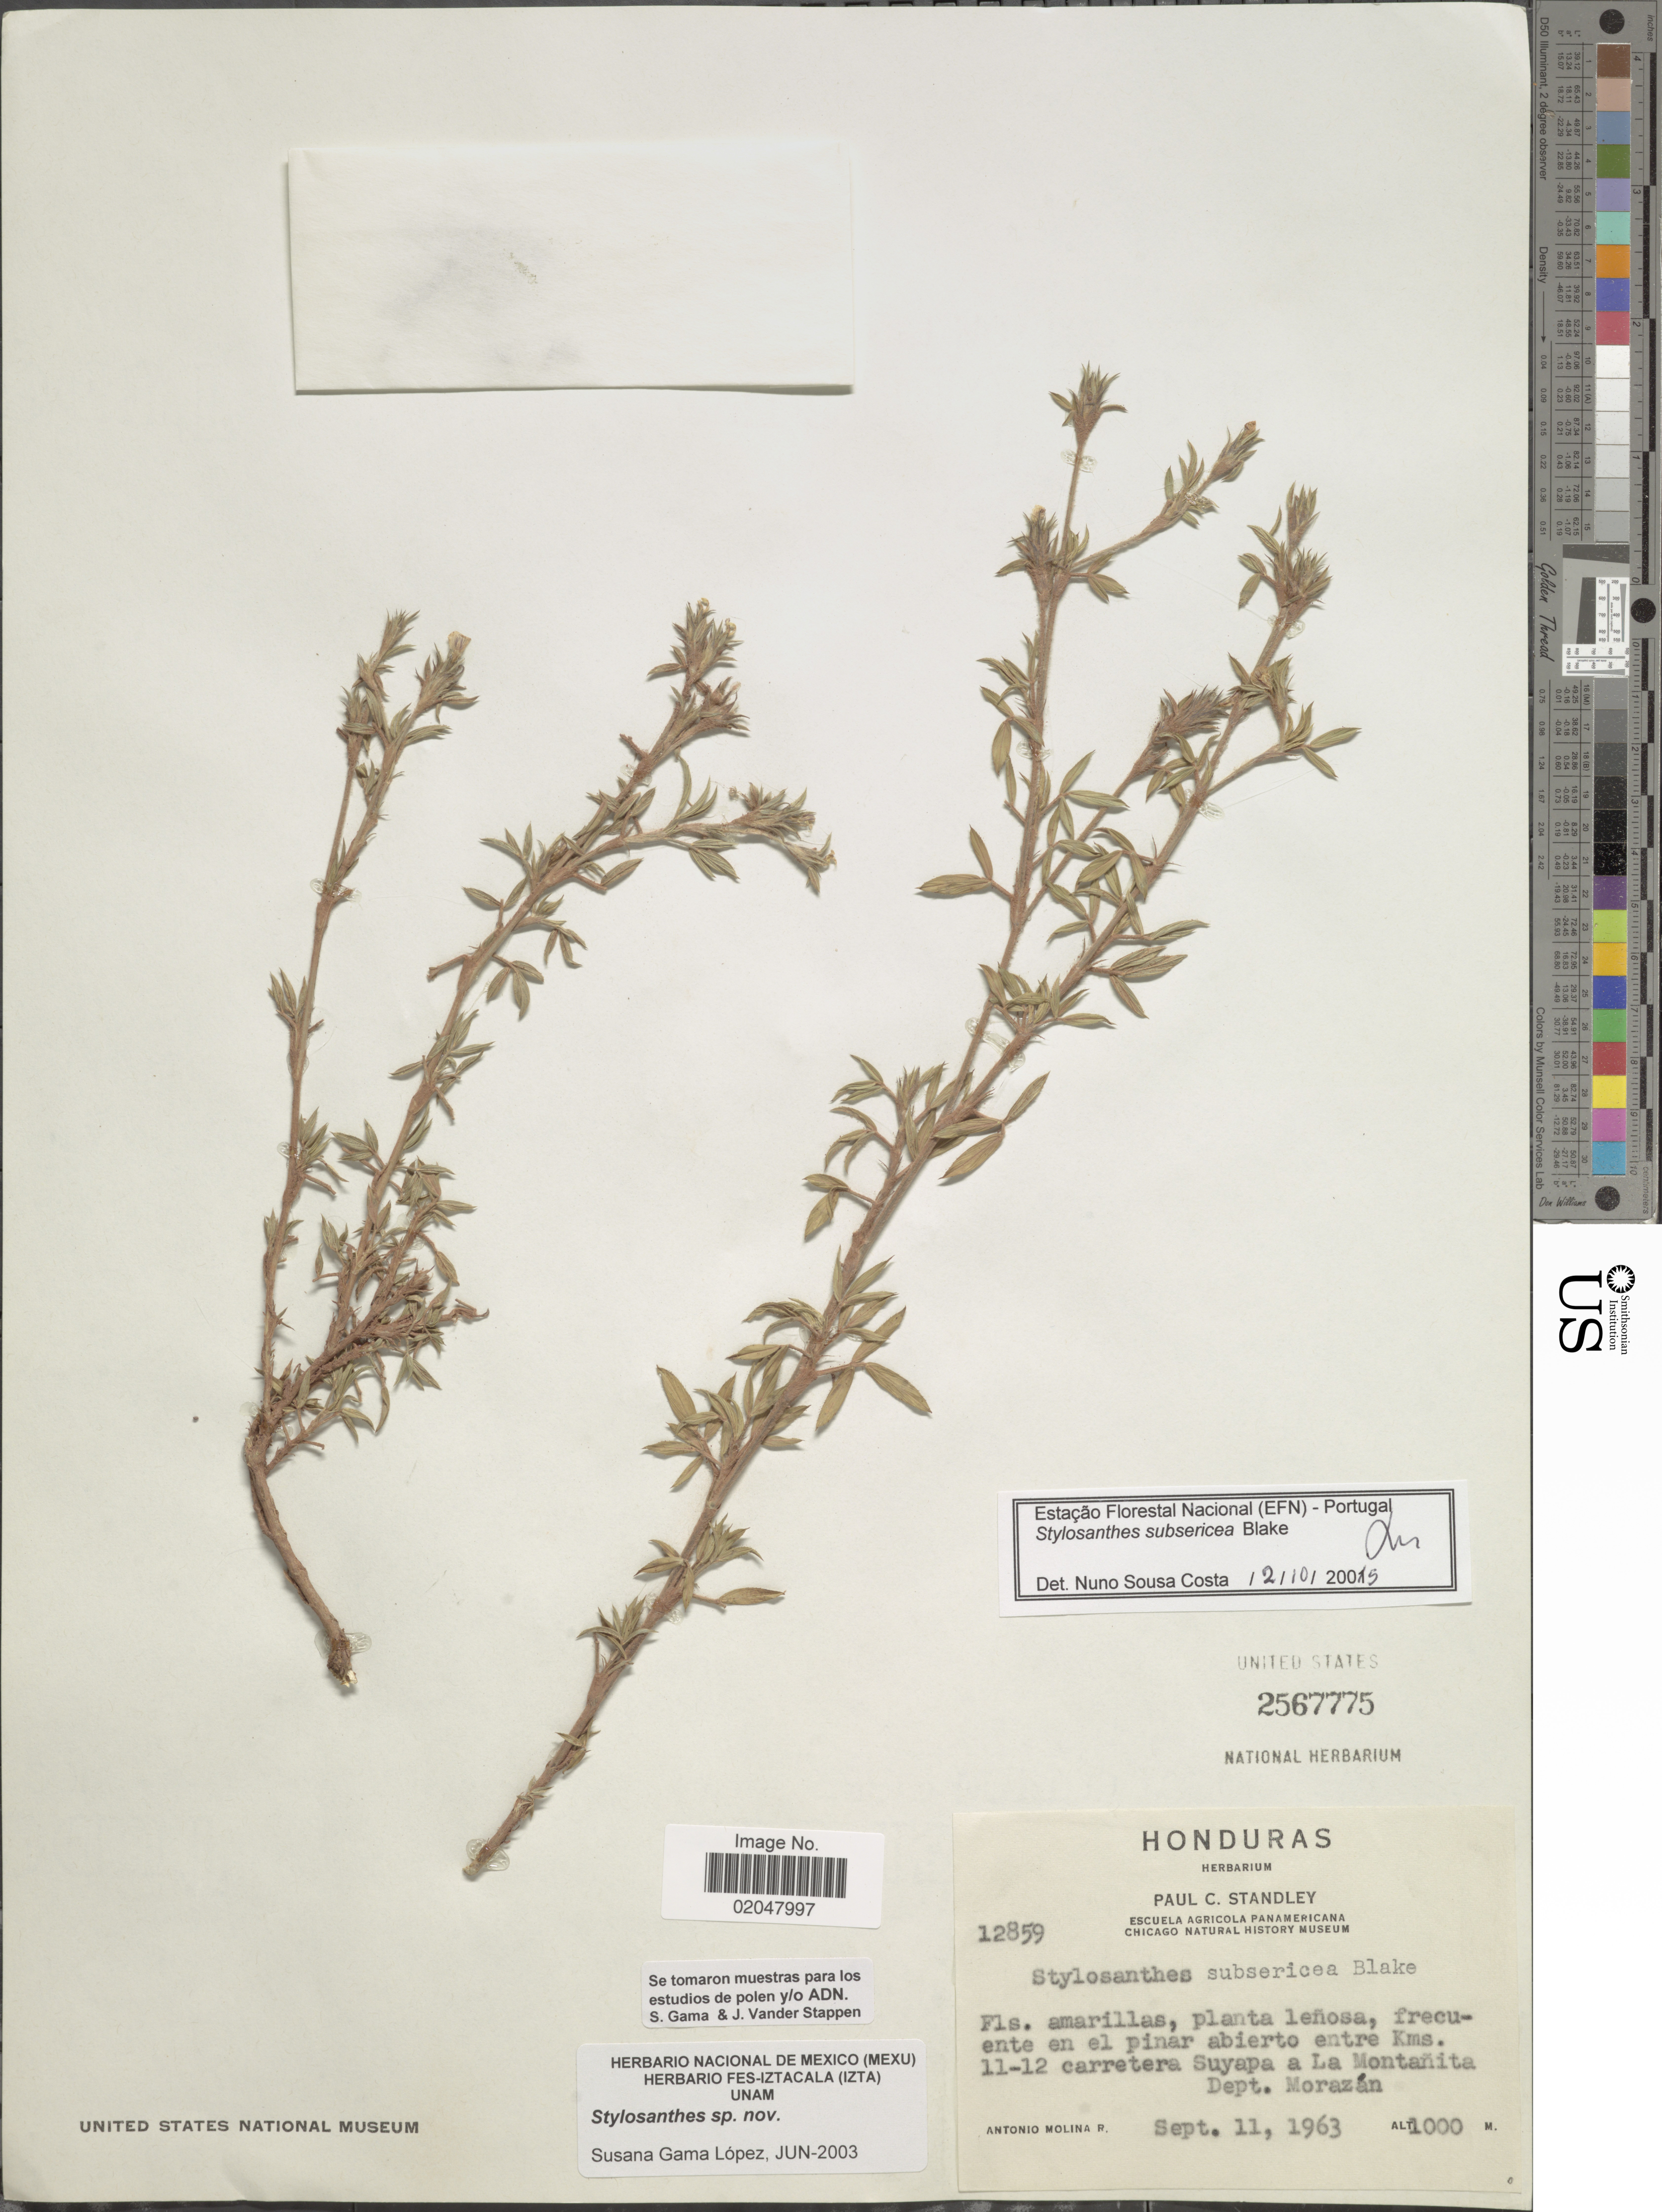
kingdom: Plantae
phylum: Tracheophyta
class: Magnoliopsida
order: Fabales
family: Fabaceae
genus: Stylosanthes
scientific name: Stylosanthes subsericea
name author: S.F. Blake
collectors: A. Molina R.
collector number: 12859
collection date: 1963-09-11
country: Honduras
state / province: Fco. Morazán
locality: En el pinar abierto entre kms 11-12 carretera Suyapa a La Montanita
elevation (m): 1000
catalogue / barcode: US 2567775